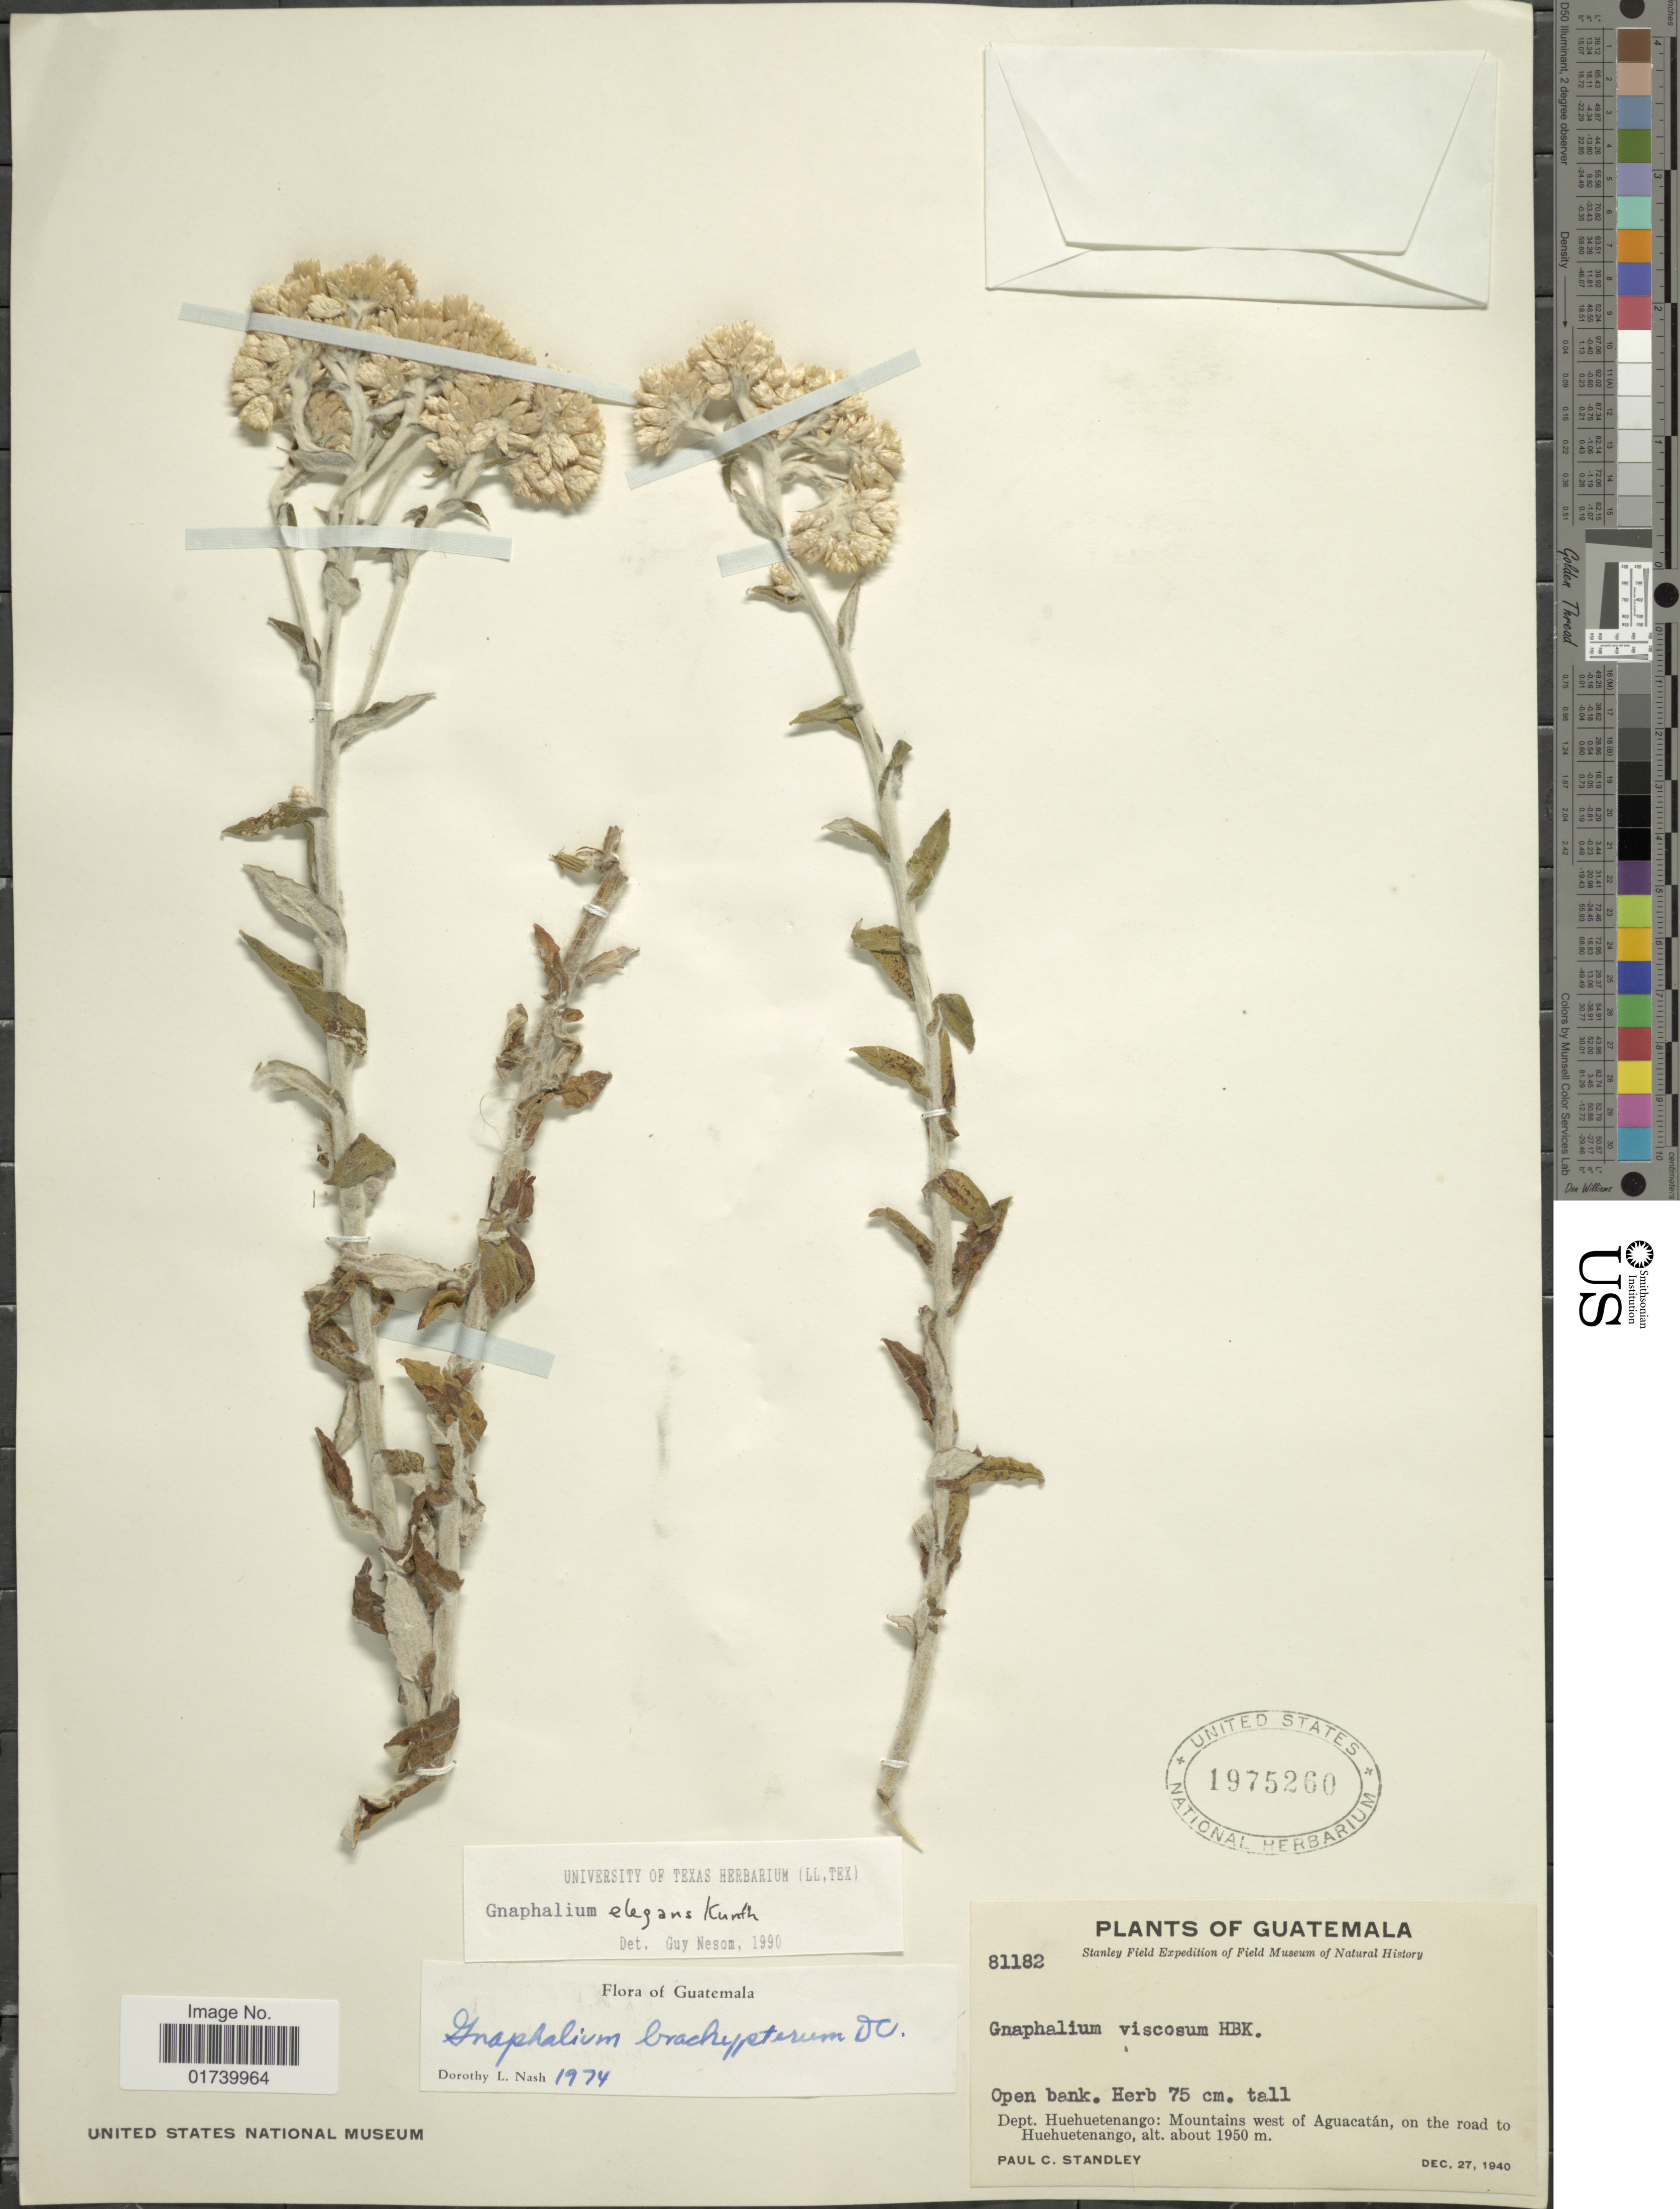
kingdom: Plantae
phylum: Tracheophyta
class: Magnoliopsida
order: Asterales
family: Asteraceae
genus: Pseudognaphalium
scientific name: Pseudognaphalium elegans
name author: (Kunth) Kartesz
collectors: P. C. Standley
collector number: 81182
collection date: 1940-12-27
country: Guatemala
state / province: Huehuetenango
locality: Dept, Huehuetenango: Mountains west of Aguacatan, on the road to Huehuetenango.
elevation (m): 1950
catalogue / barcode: US 1975260